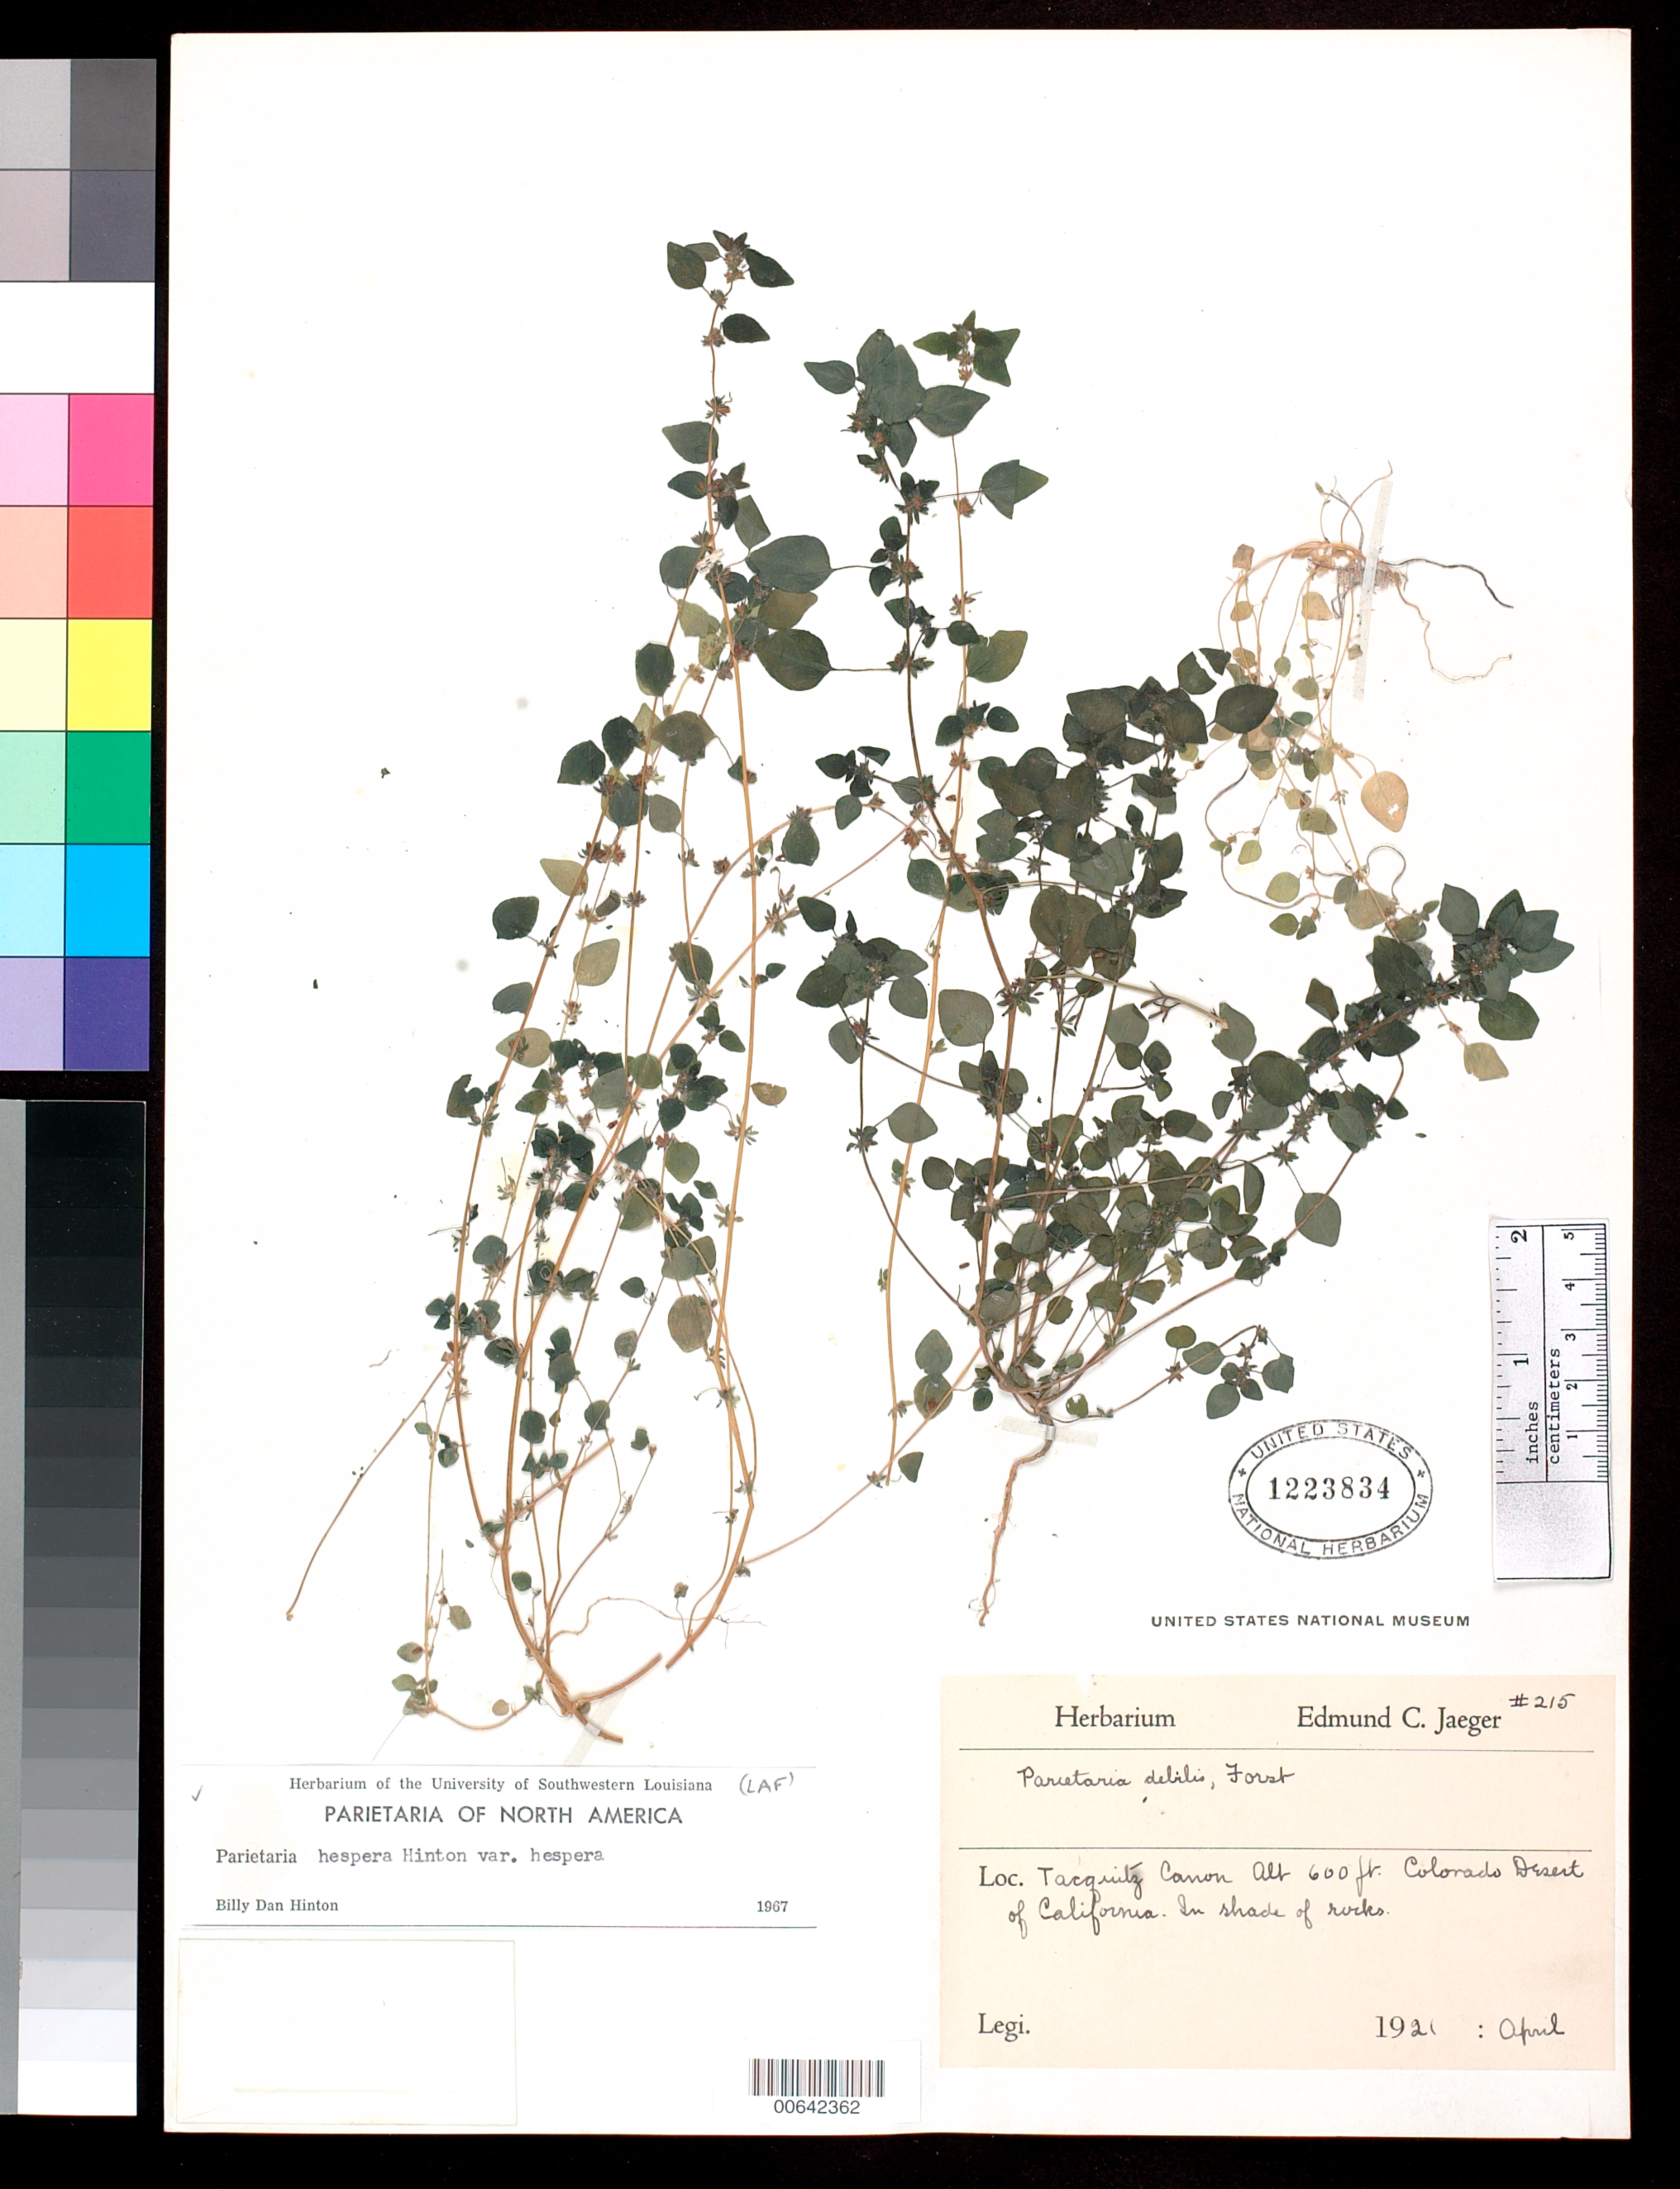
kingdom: Plantae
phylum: Tracheophyta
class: Magnoliopsida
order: Rosales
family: Urticaceae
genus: Parietaria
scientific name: Parietaria hespera var. hespera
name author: Hinton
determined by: Hinton, B. D., (LAF), University of Southwestern Louisiana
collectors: E. Jaeger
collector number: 215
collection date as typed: Apr 1921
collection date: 1921-04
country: United States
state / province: California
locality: Tacqiutz Canon, Colorado Desert.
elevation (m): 183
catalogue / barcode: US 1223834